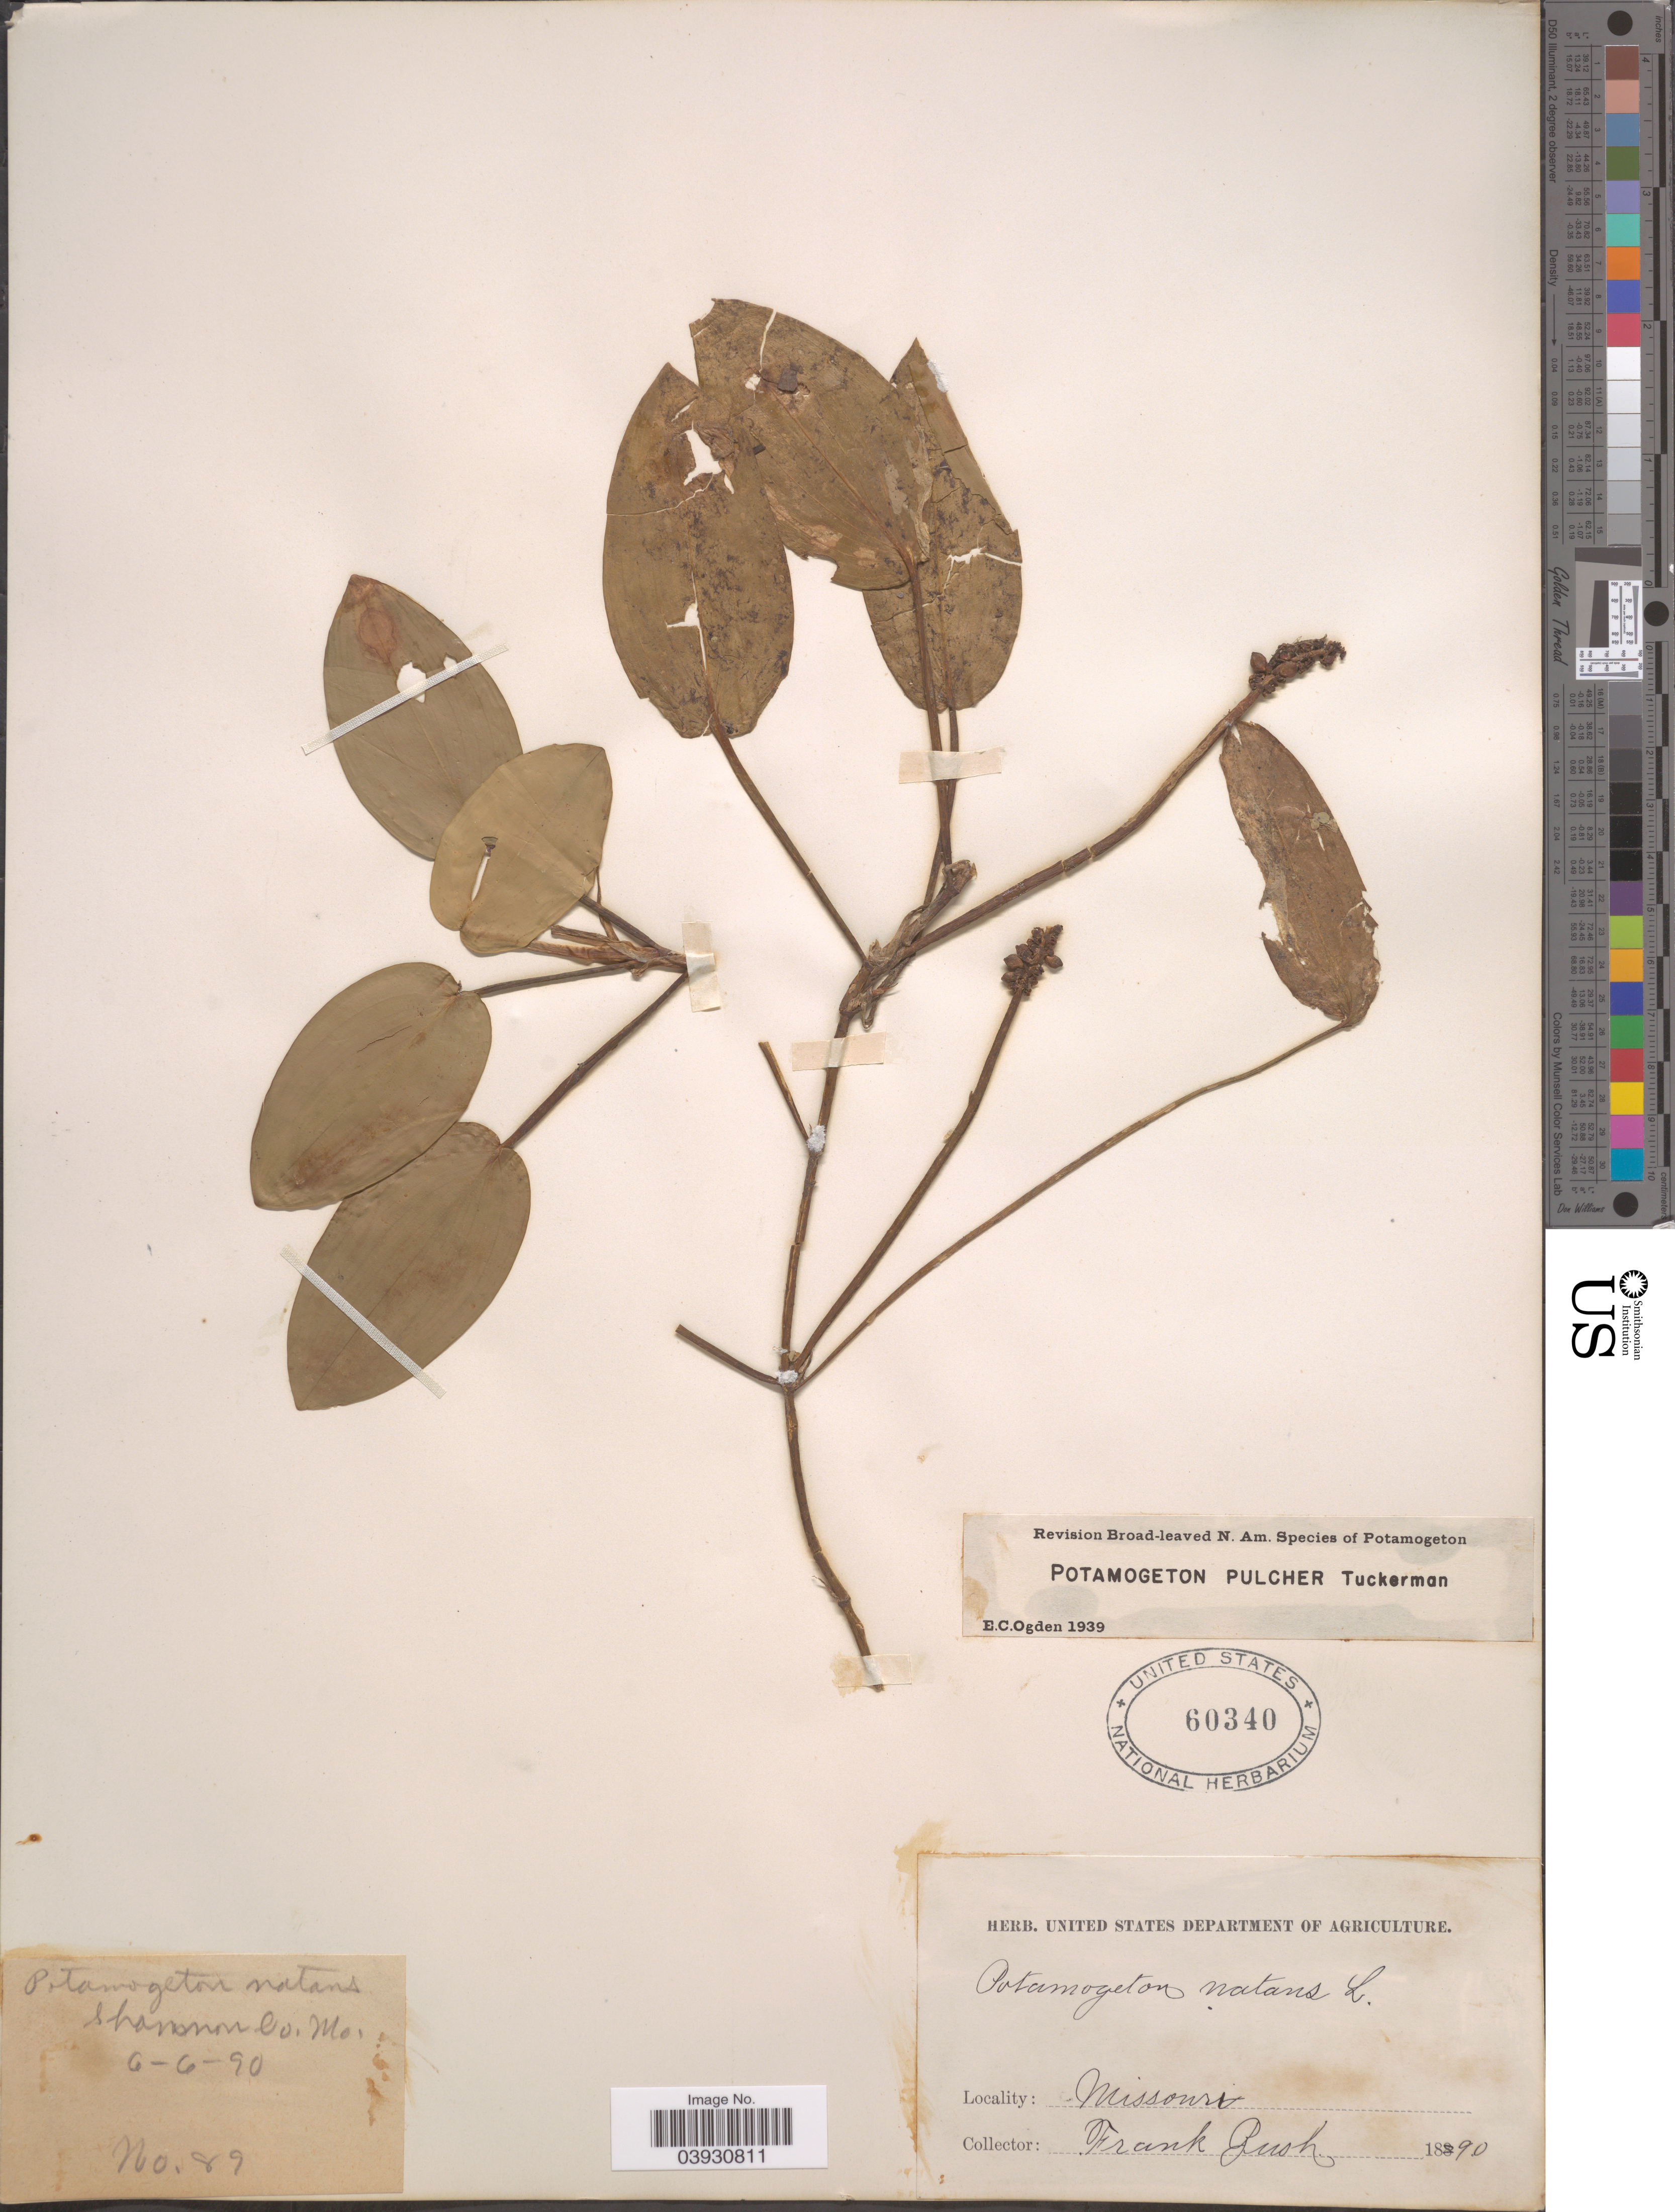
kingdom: Plantae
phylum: Tracheophyta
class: Liliopsida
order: Alismatales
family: Potamogetonaceae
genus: Potamogeton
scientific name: Potamogeton pulcher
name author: Tuck.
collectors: F. Rush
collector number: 89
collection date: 1890-06-06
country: United States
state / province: Missouri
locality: Shannon Co.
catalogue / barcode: US 60340